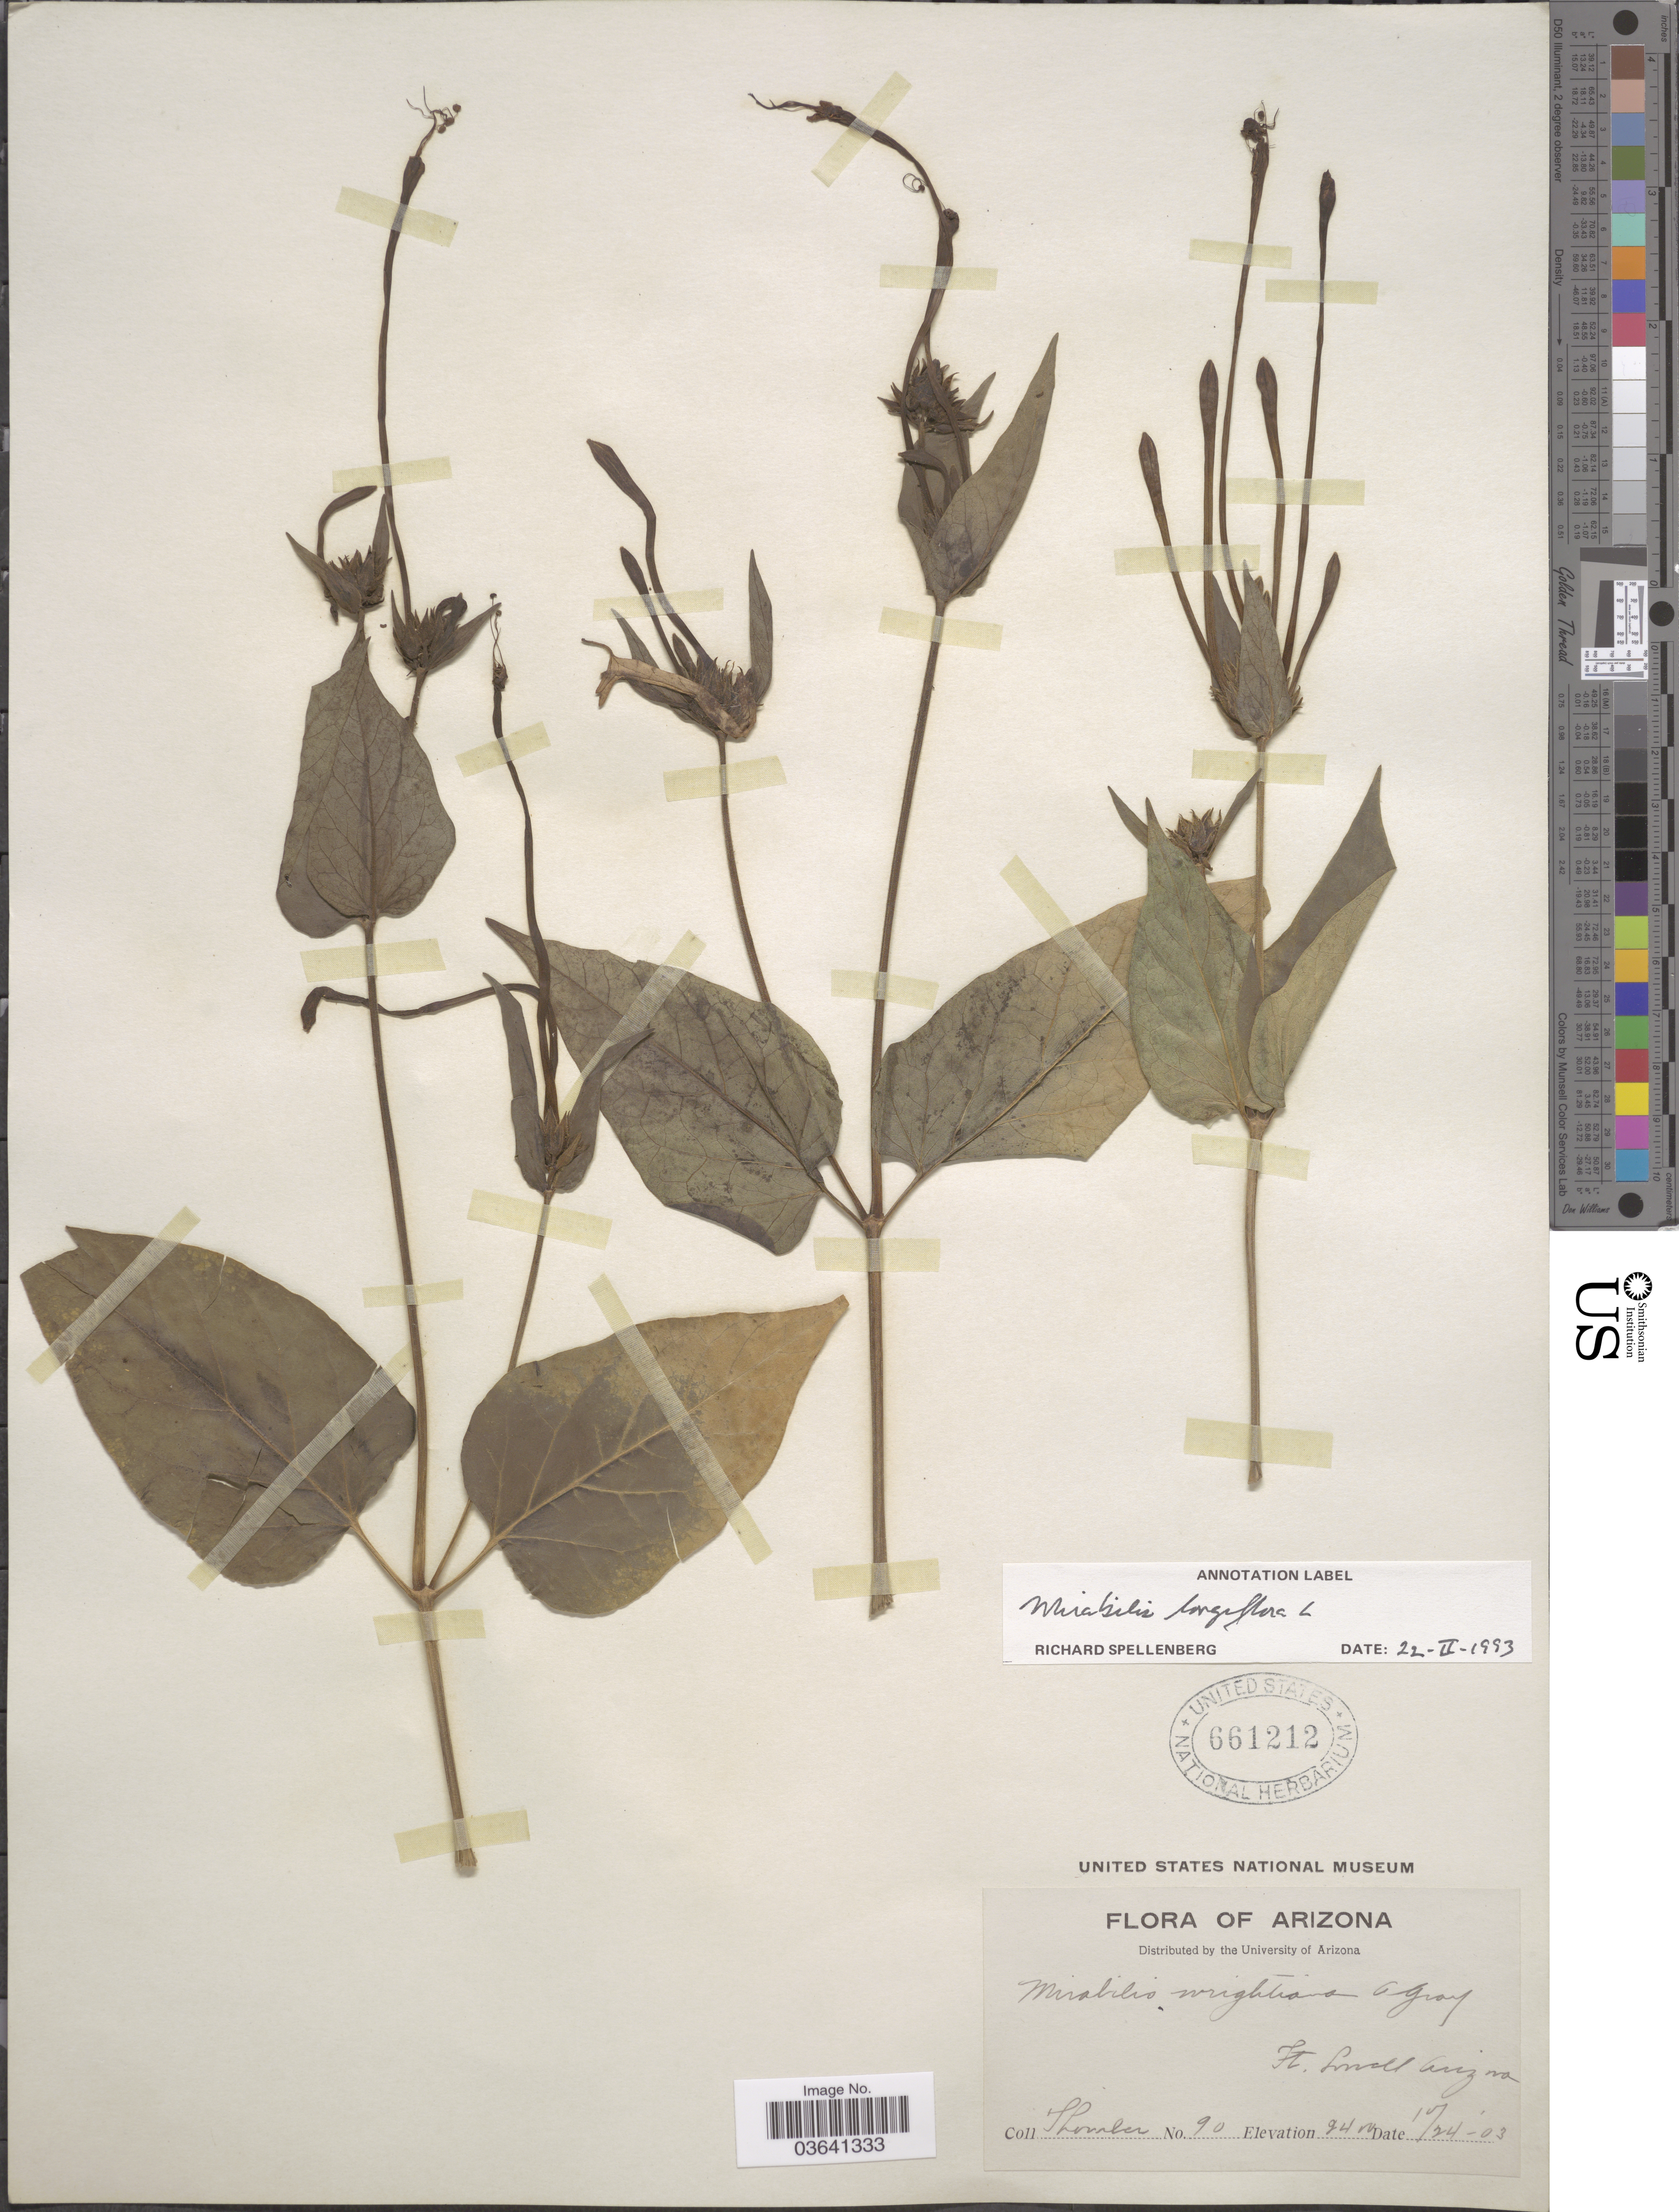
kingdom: Plantae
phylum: Tracheophyta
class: Magnoliopsida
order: Caryophyllales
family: Nyctaginaceae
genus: Mirabilis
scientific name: Mirabilis wrightiana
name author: A. Gray & Britton ex Kearney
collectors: J. Thornber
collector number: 90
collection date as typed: Transcribed d/m/y: 24/10/3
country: United States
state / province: Arizona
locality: Ft. Lowell.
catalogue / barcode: US 661212